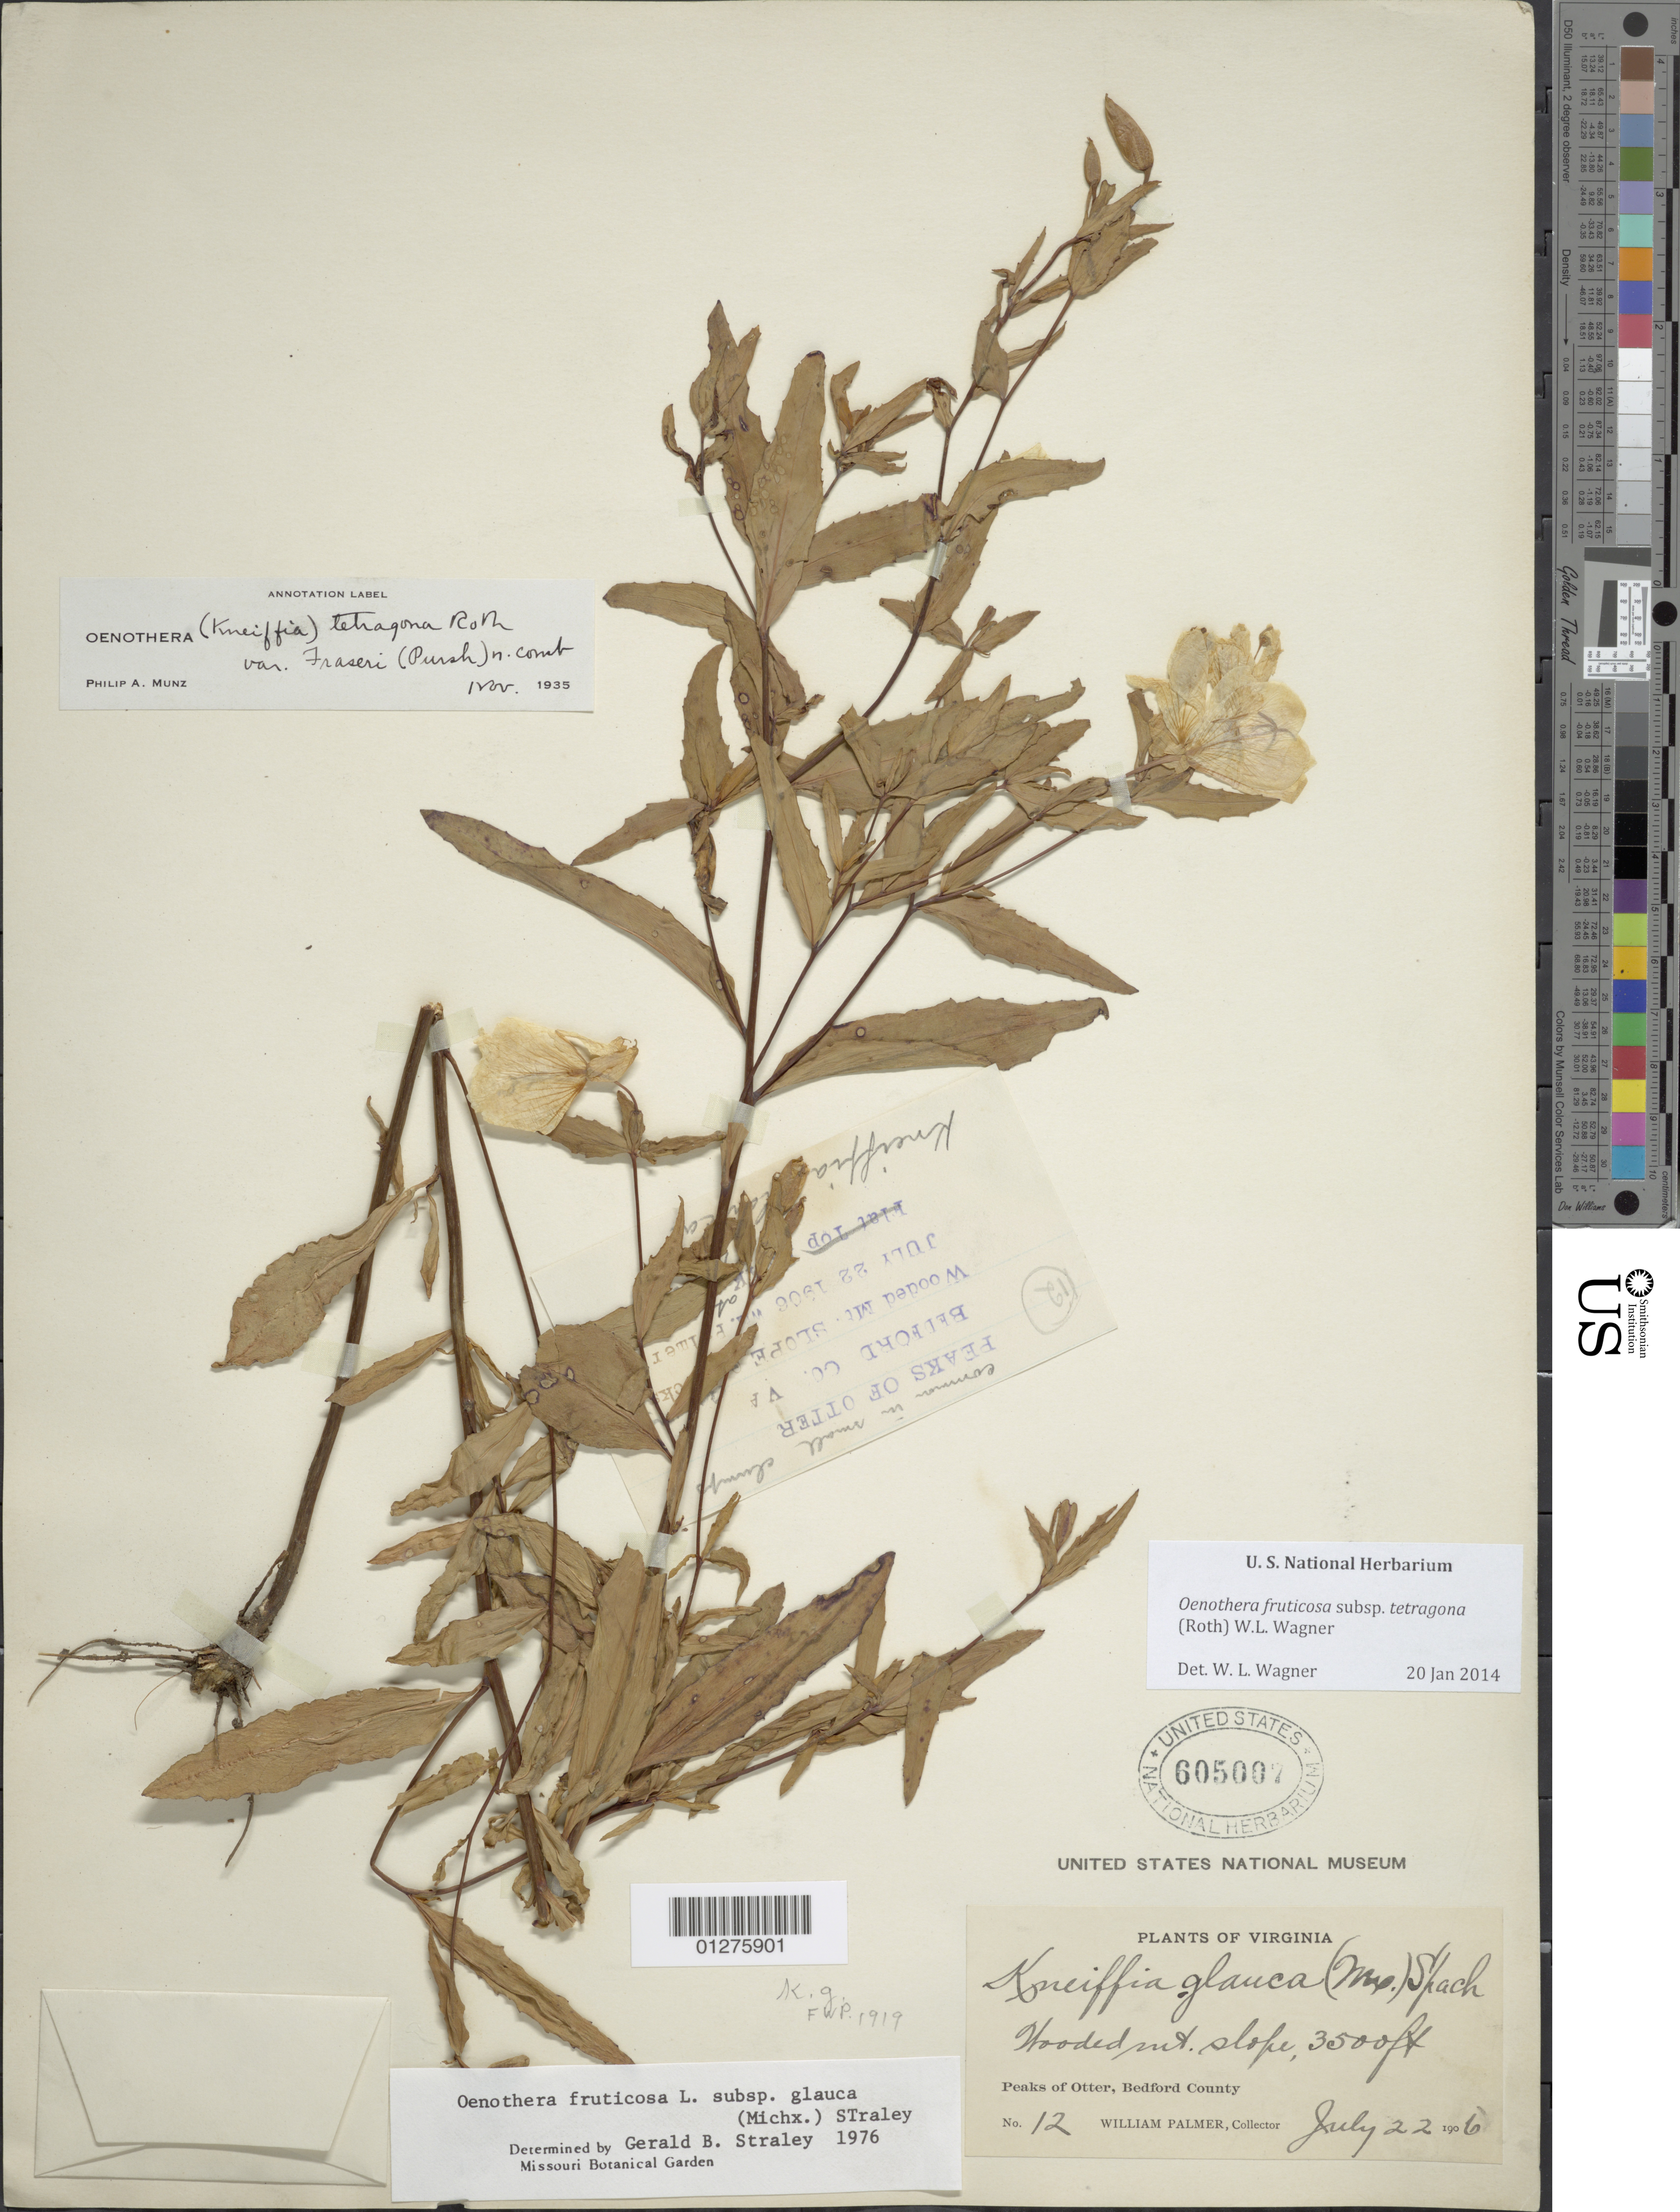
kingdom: Plantae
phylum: Tracheophyta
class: Magnoliopsida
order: Myrtales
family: Onagraceae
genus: Oenothera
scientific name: Oenothera fruticosa subsp. tetragona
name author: (Roth) W.L. Wagner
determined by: Wagner, W. L., (BOT), Smithsonian Institution - National Museum of Natural History (UNITED STATES)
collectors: W. Palmer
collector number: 12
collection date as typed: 22 Jul 1906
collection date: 1906-07-22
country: United States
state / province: Virginia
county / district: Bedford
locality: Peaks of Otter.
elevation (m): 1067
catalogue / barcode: US 605007